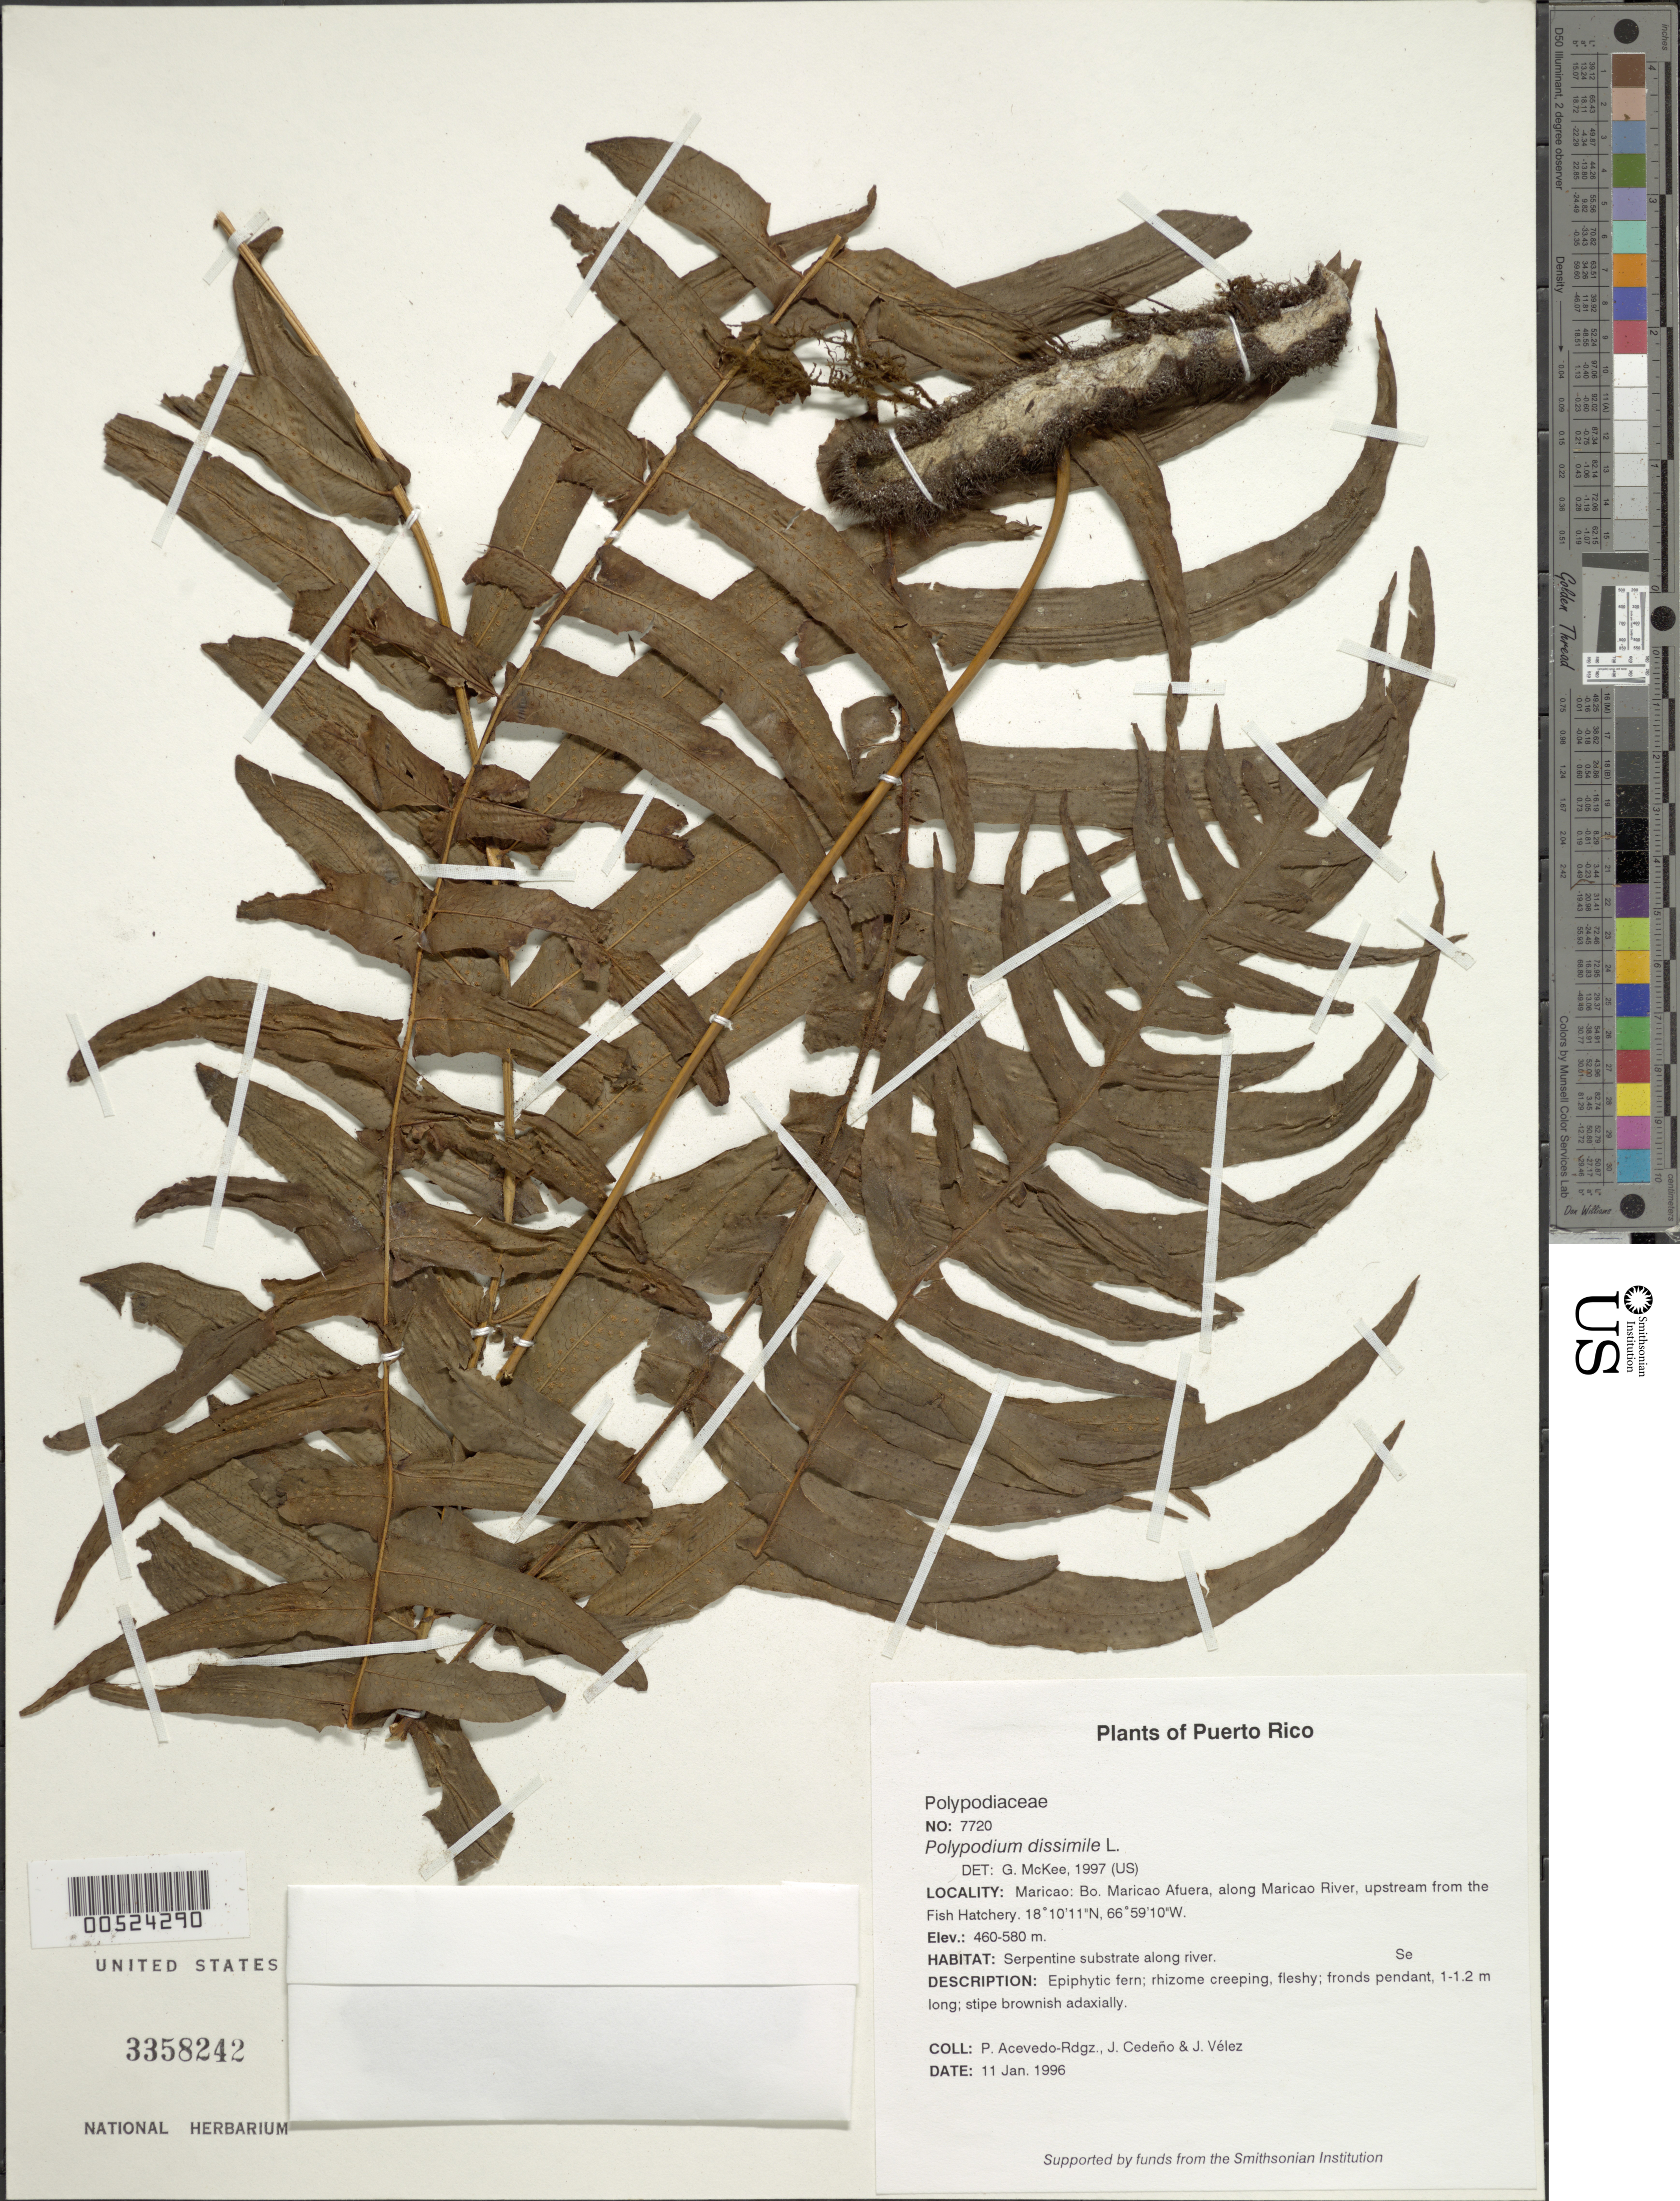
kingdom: Plantae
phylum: Tracheophyta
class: Polypodiopsida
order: Polypodiales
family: Polypodiaceae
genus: Serpocaulon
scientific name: Serpocaulon dissimile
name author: (L.) A.R. Sm.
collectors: P. Acevedo-Rodr., J. A. Cedeño M. & J. Vélez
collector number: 7720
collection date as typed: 11 Jan 1996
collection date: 1996-01-11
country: Puerto Rico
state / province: Maricao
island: Puerto Rico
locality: Maricao: Bo. Maricao Afuera, along Maricao River, upstream from the Fish Hatchery.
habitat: Serpentine substrate along river.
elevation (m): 460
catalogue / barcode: US 3358242